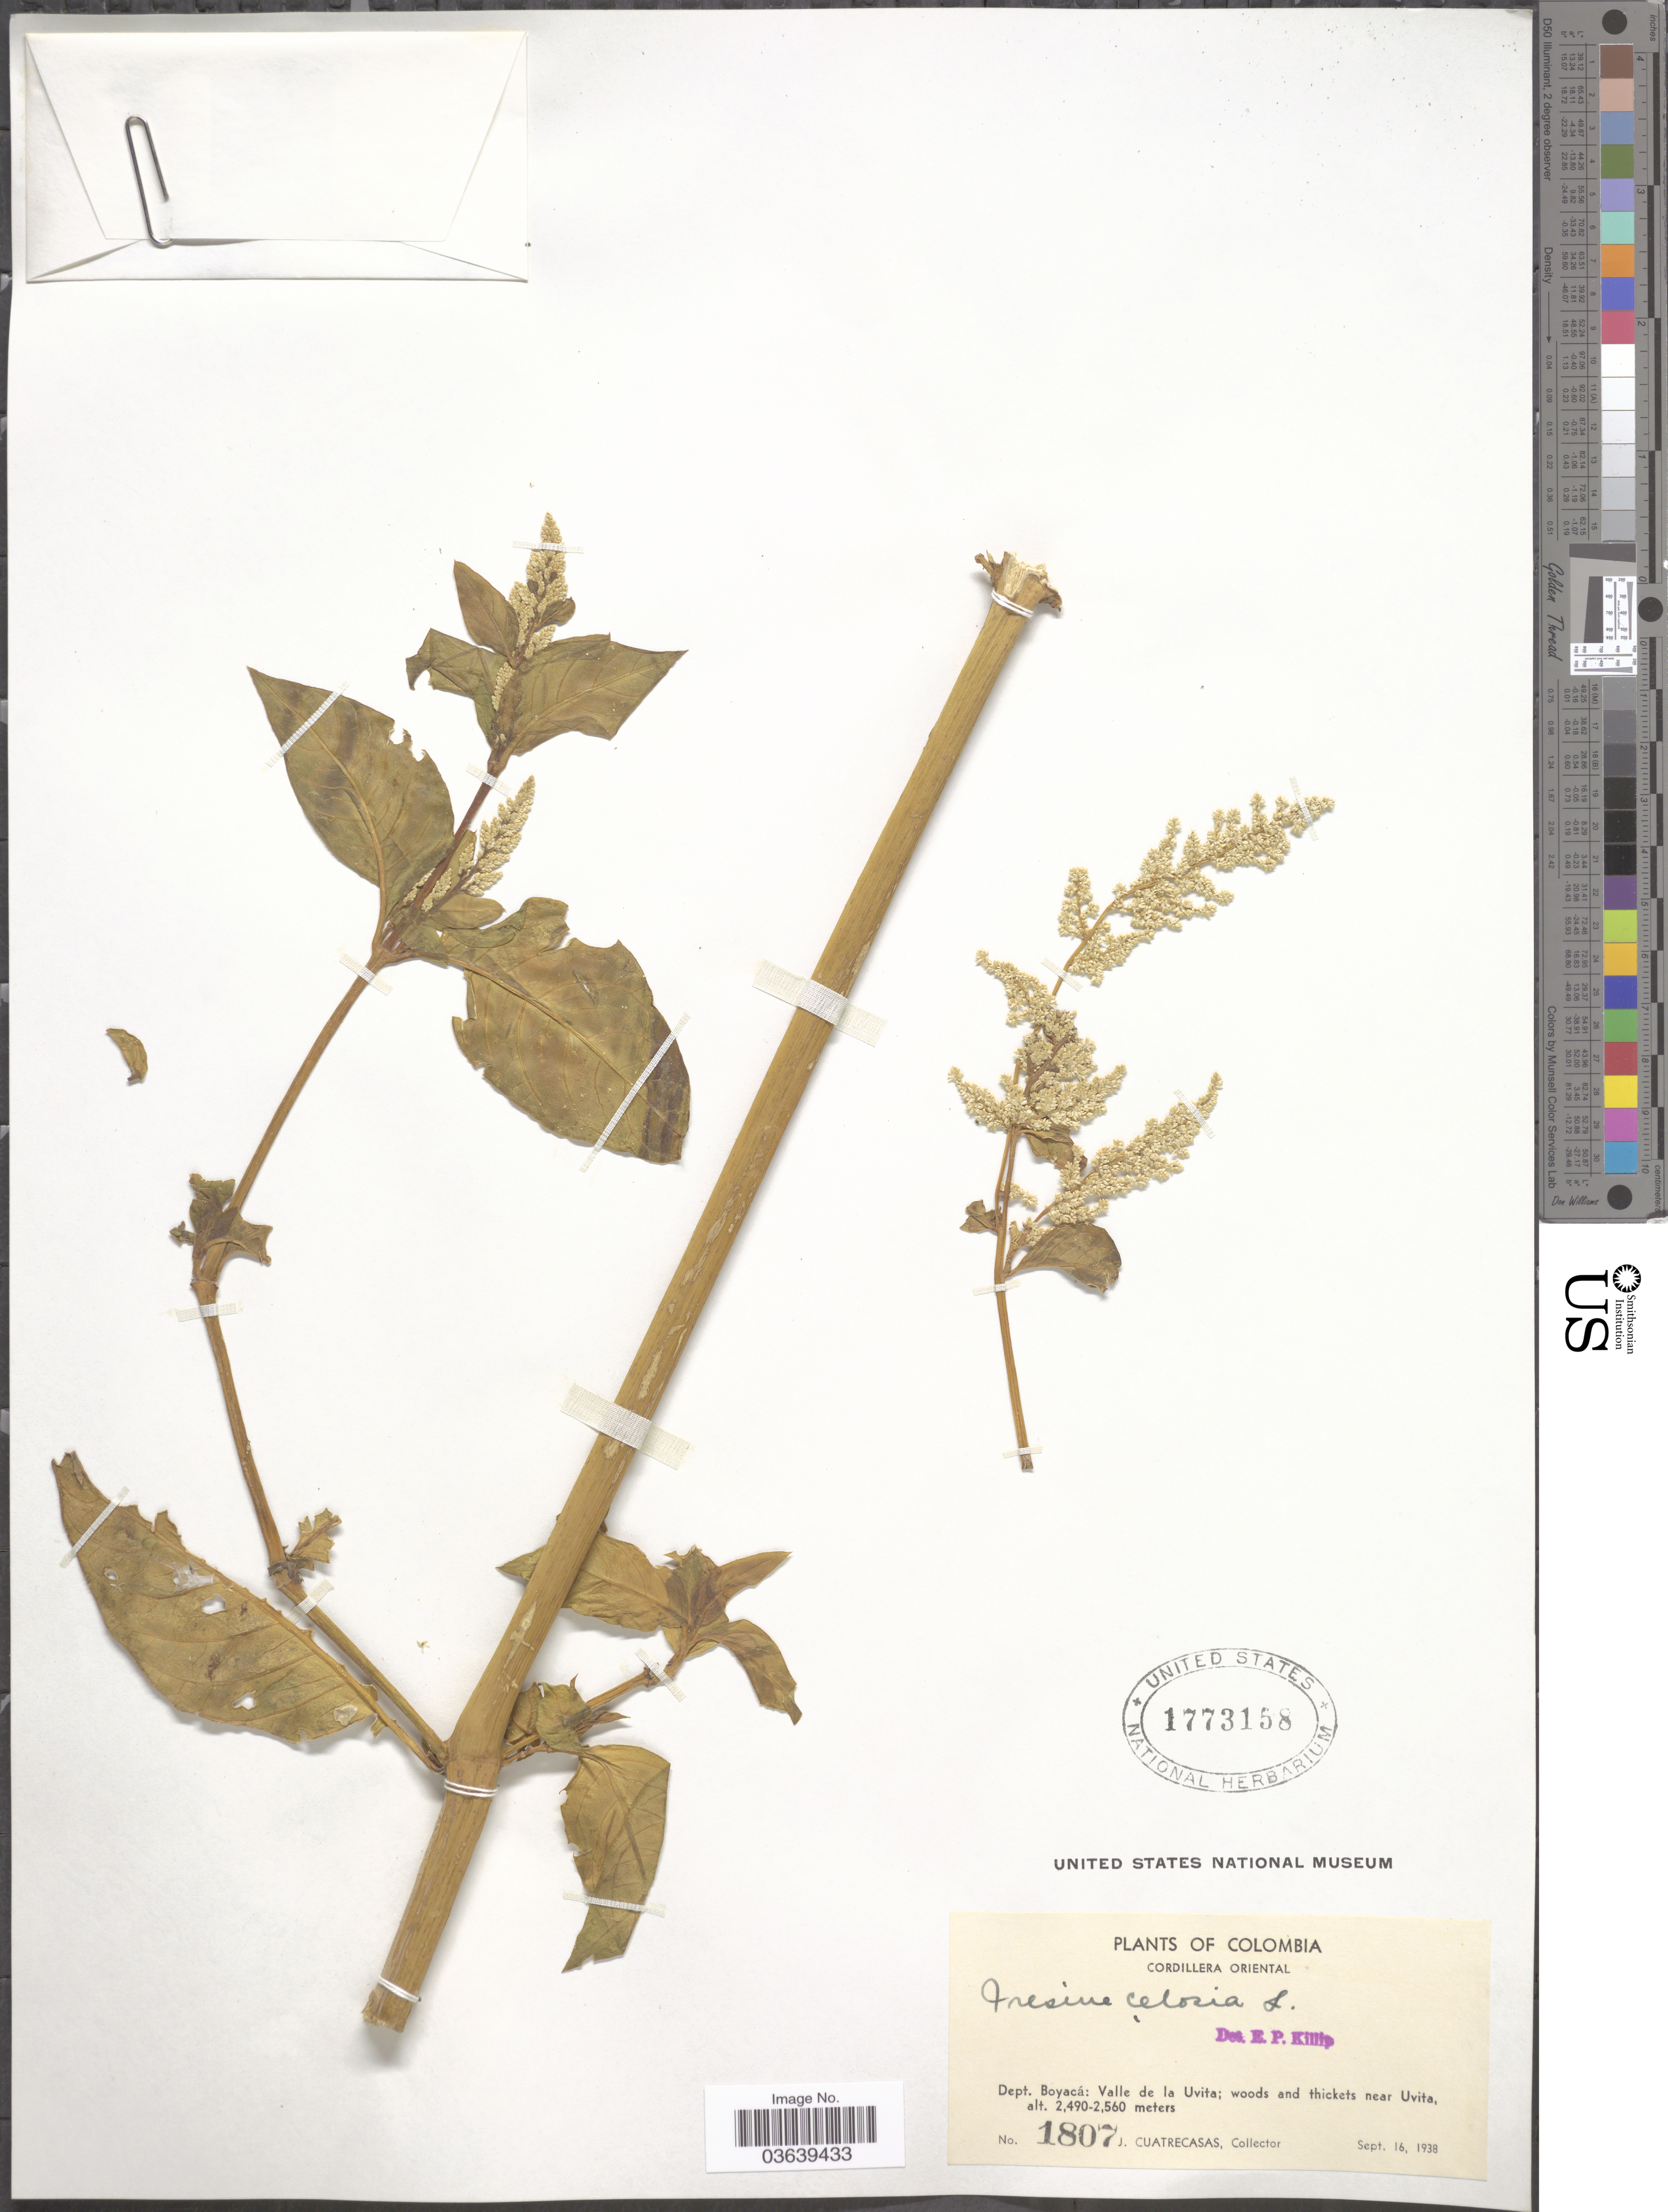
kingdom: Plantae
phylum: Tracheophyta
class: Magnoliopsida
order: Caryophyllales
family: Amaranthaceae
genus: Iresine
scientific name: Iresine celosia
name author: L.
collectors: J. Cuatrecasas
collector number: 1807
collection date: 1938-09-16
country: Colombia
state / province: Boyacá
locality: Cordillera Oriental. Dept. Boyacá: Valle de la Uvita; woods and thickets near Uvita.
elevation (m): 2490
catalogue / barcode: US 1773158